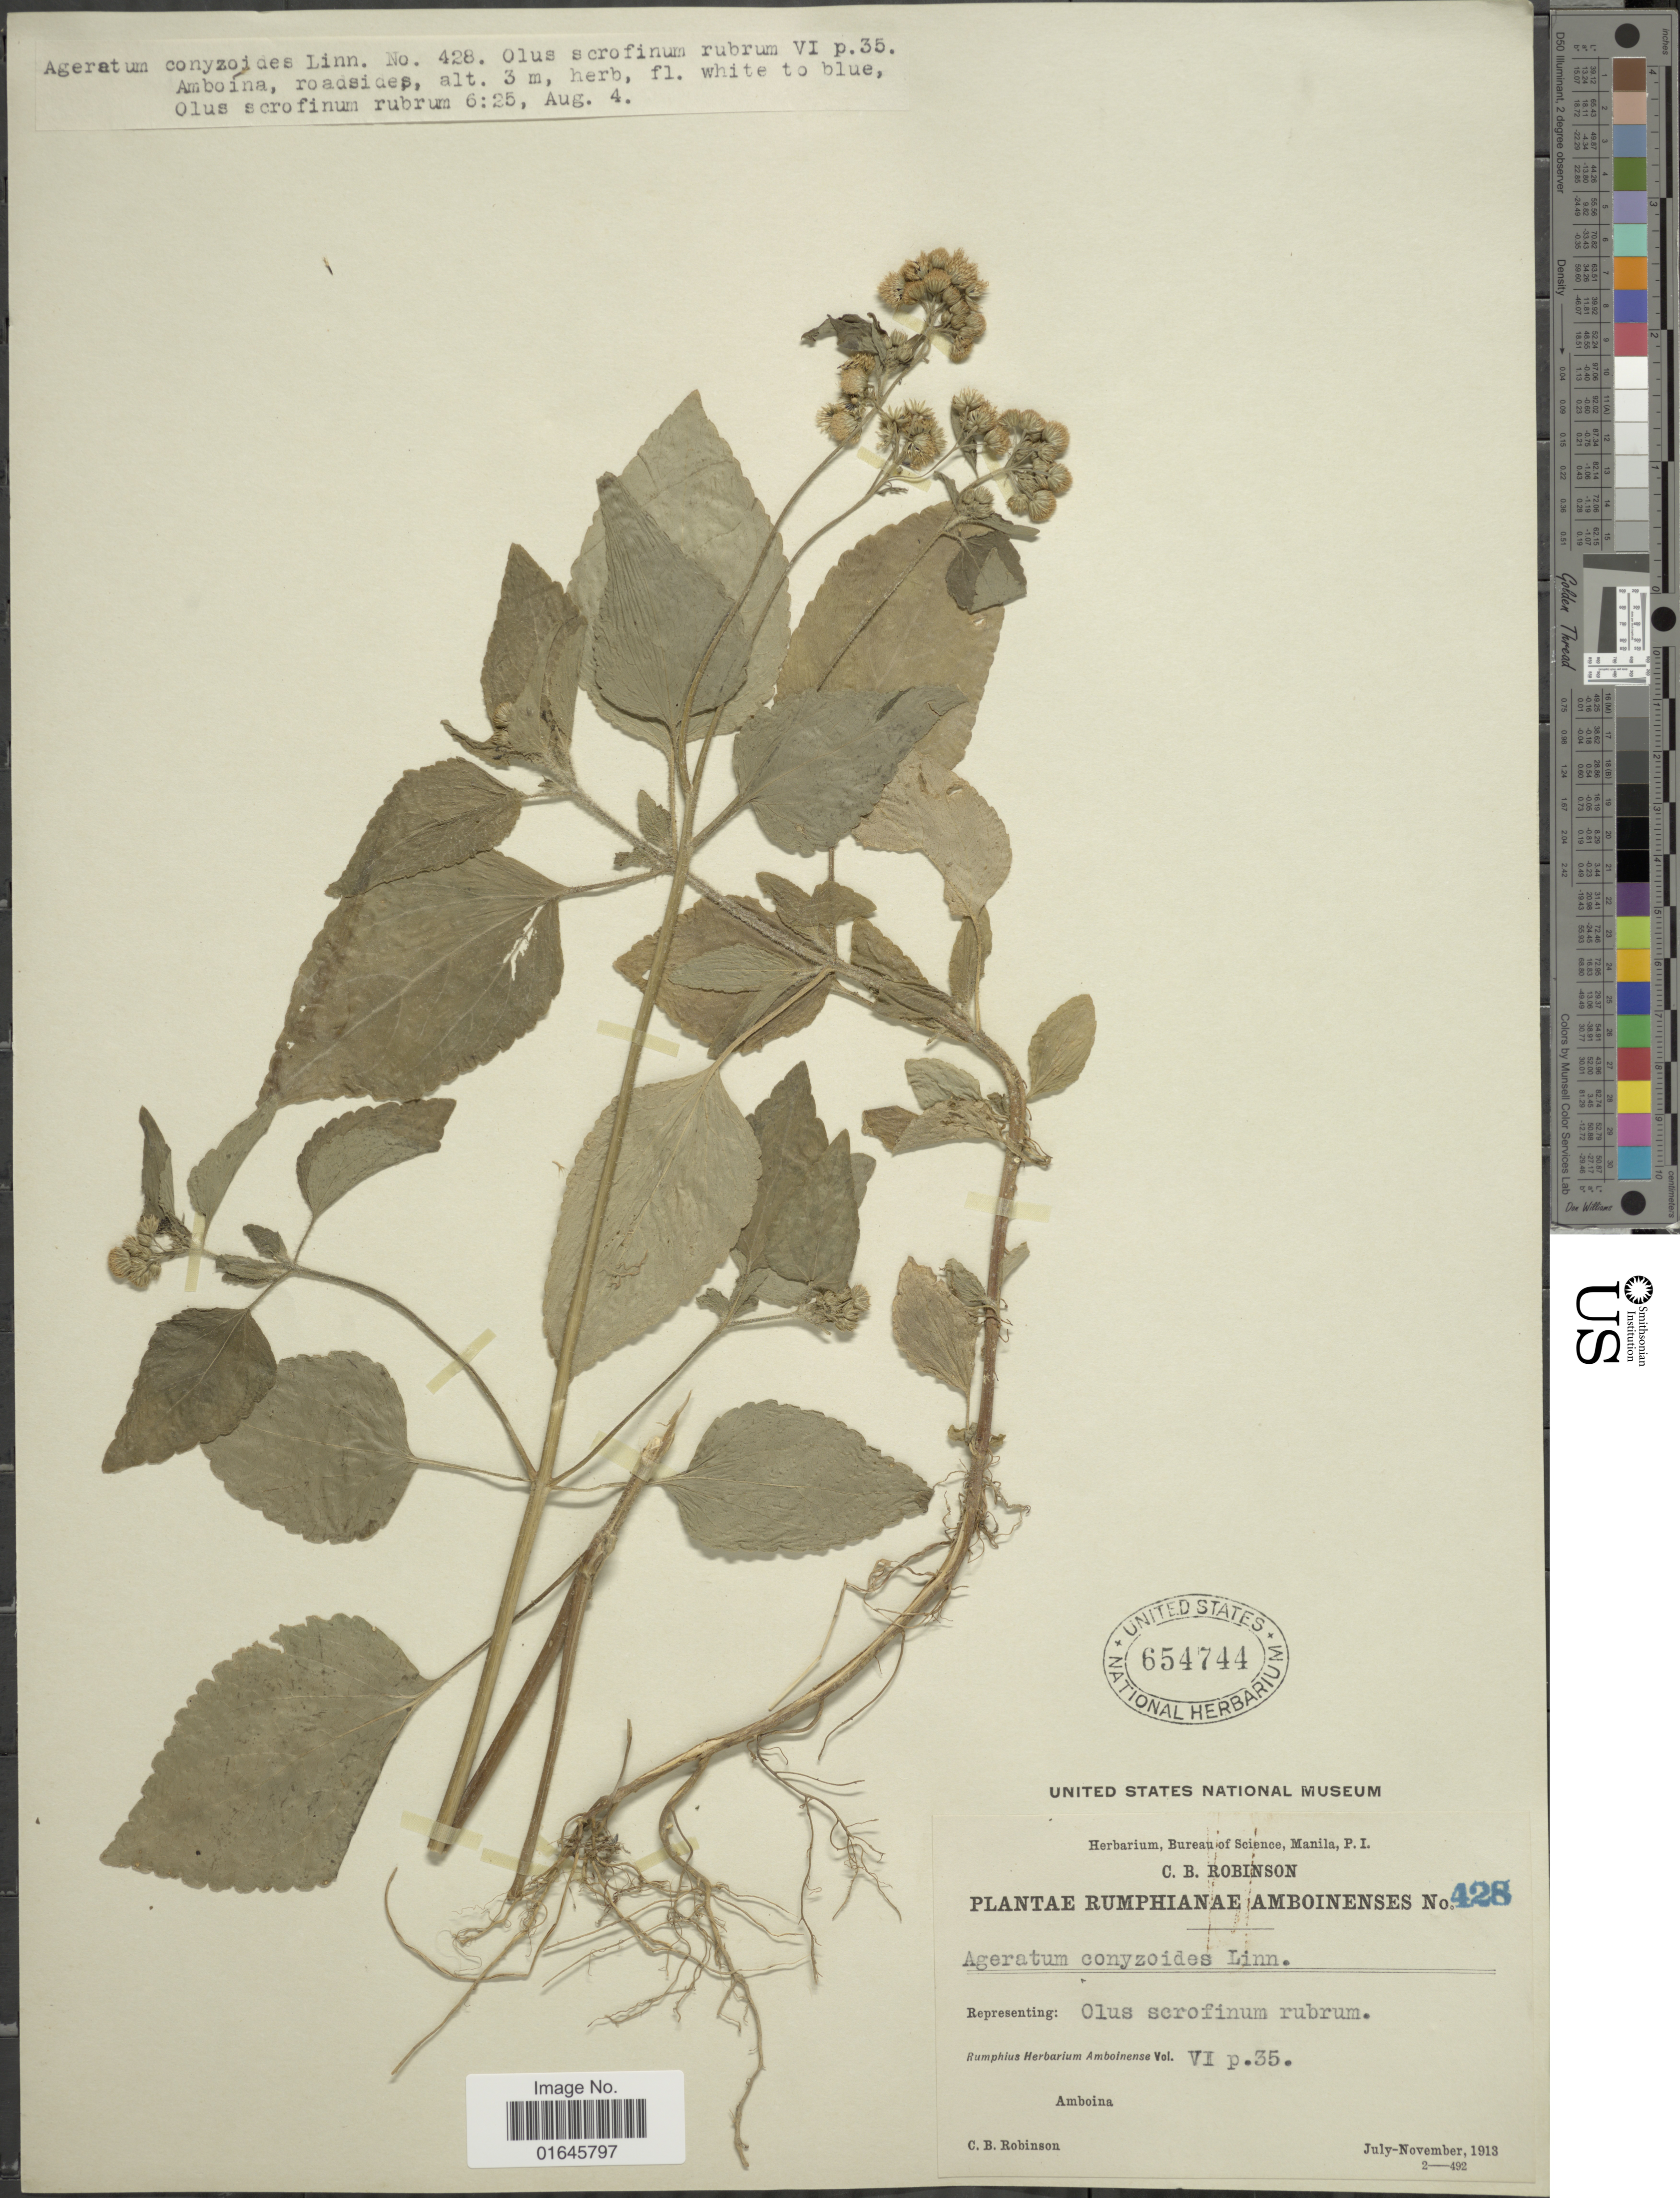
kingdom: Plantae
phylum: Tracheophyta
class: Magnoliopsida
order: Asterales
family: Asteraceae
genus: Ageratum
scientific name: Ageratum conyzoides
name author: L.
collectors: C. Robinson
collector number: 428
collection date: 1913-07/1913-11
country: Indonesia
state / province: Maluku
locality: Amboina, Rumphianae Amboinenses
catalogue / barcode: US 654744